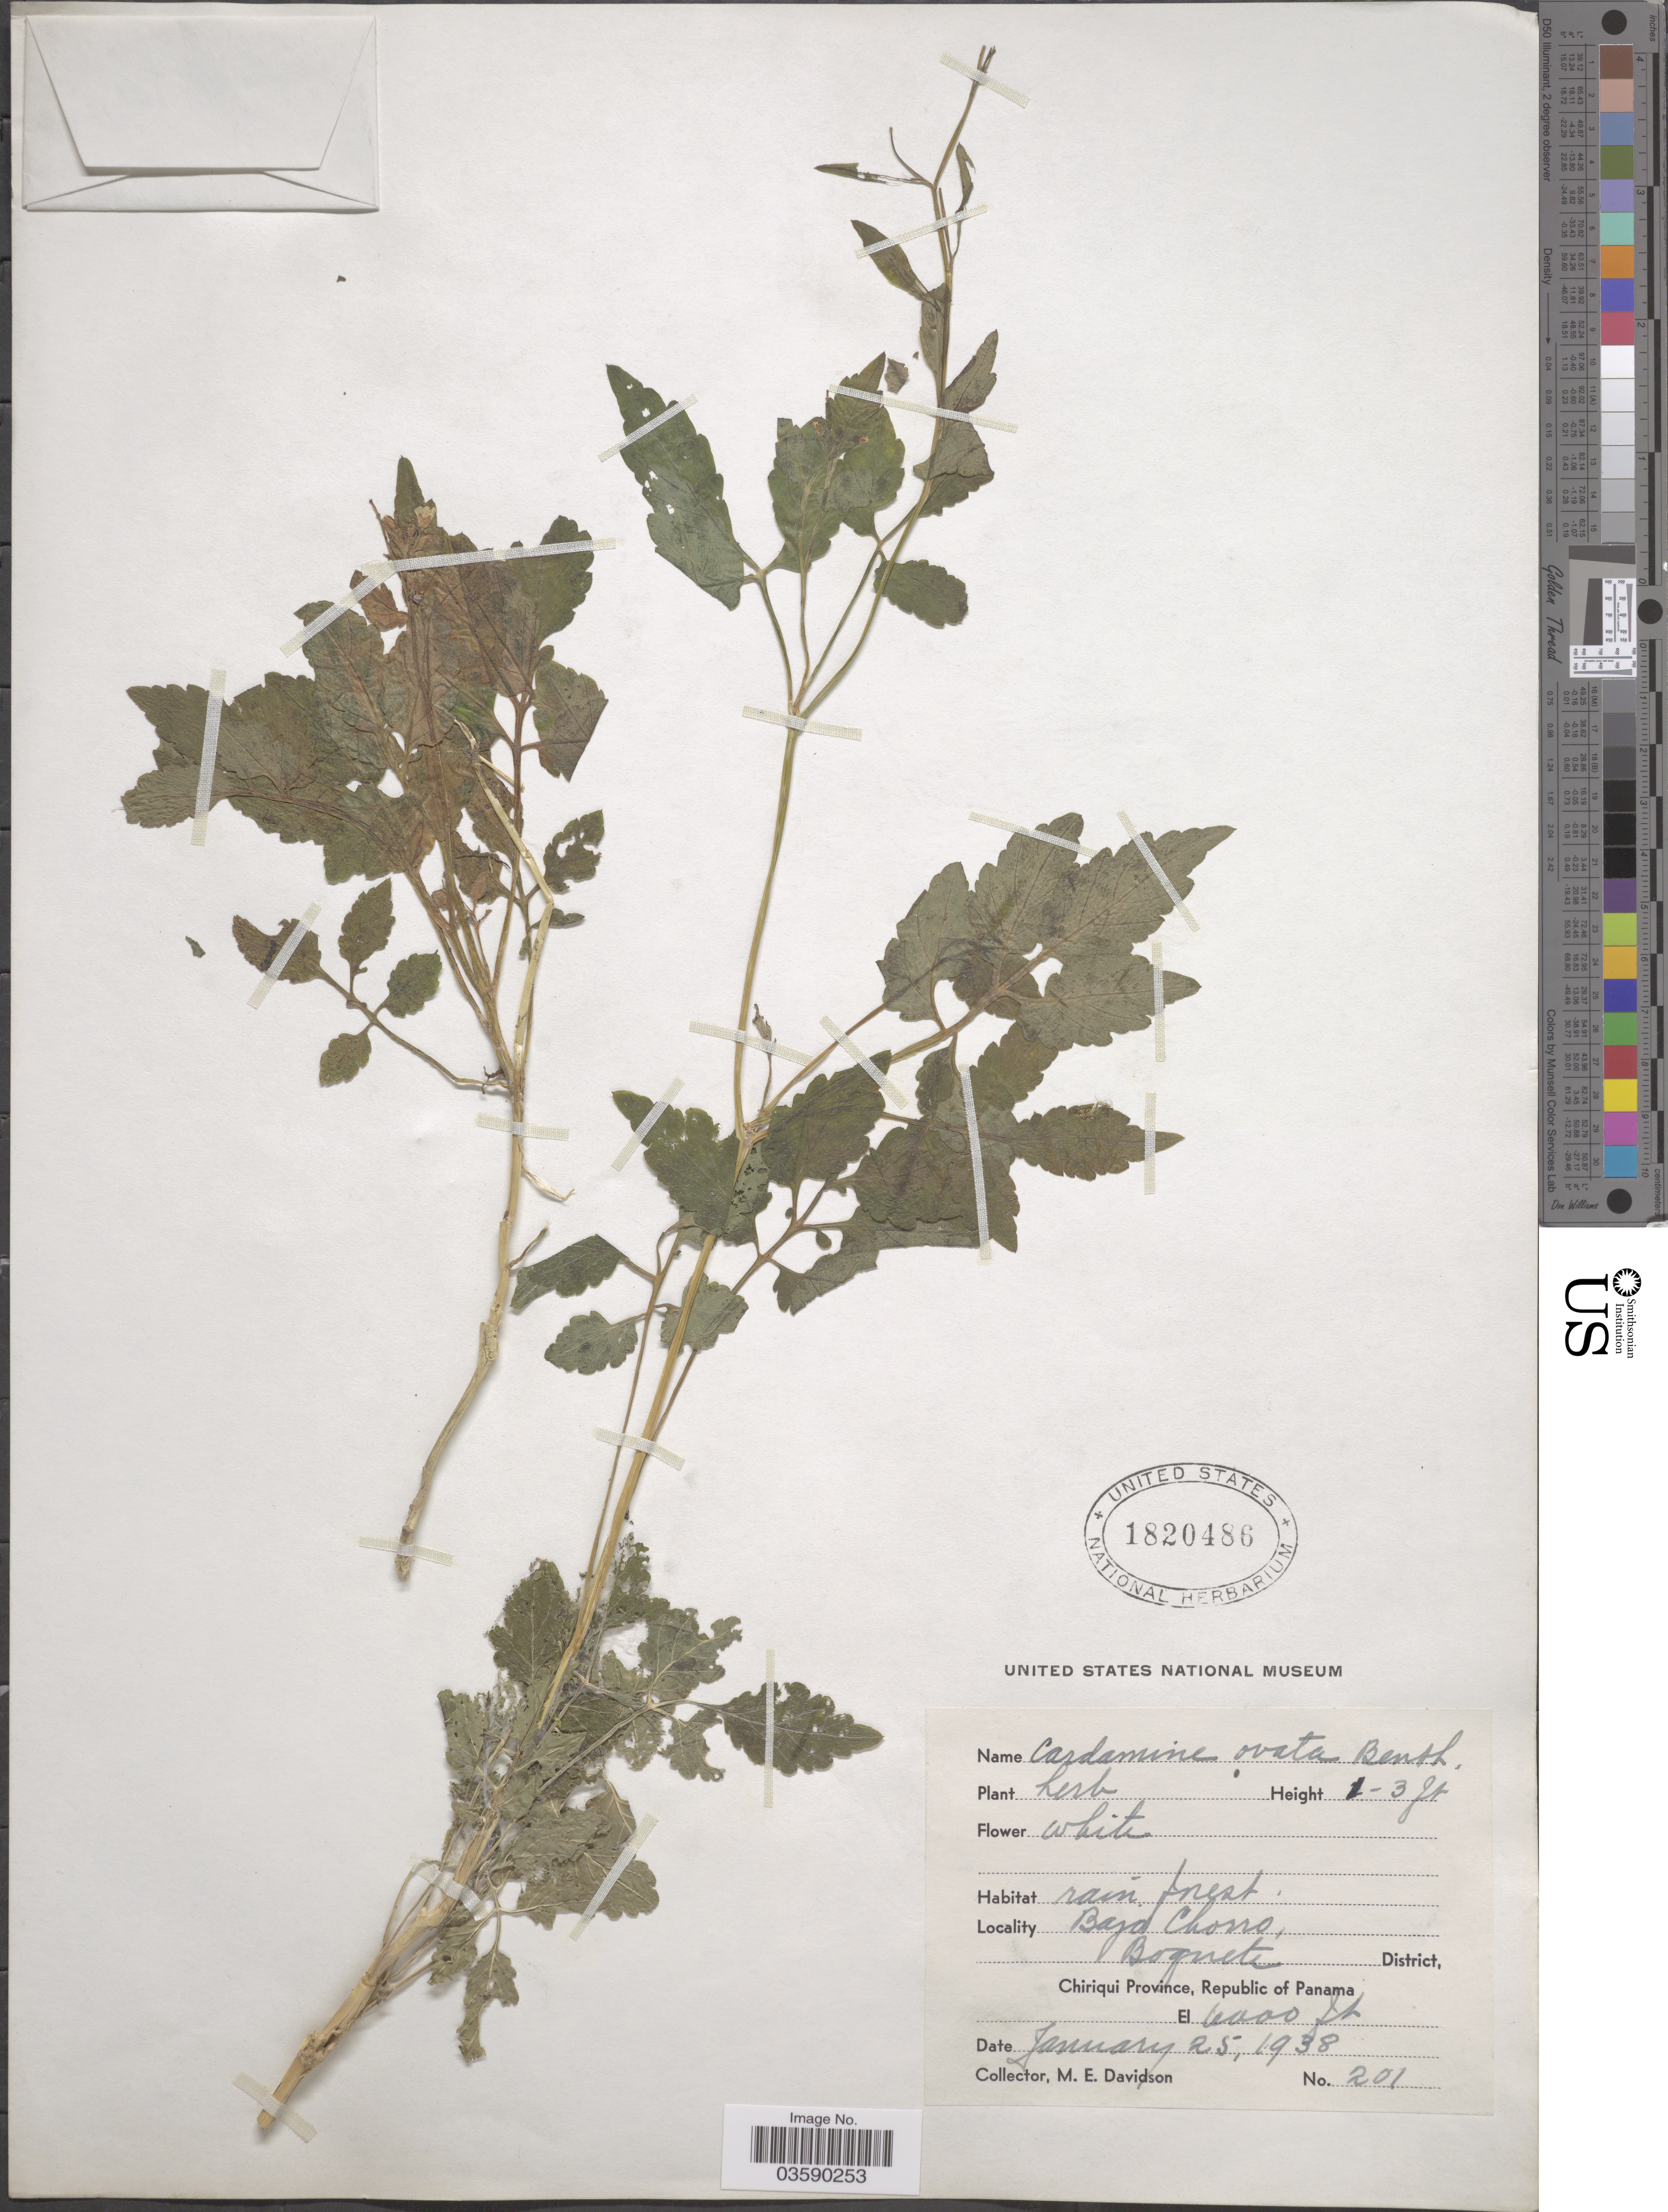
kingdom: Plantae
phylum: Tracheophyta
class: Magnoliopsida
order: Brassicales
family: Brassicaceae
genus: Cardamine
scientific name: Cardamine ovata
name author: Benth.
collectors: M. E. Davidson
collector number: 201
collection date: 1938-01-25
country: Panama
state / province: Chiriqui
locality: Bajo Chorro, Bouquete District. Republic of Panama.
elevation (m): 1829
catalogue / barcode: US 1820486